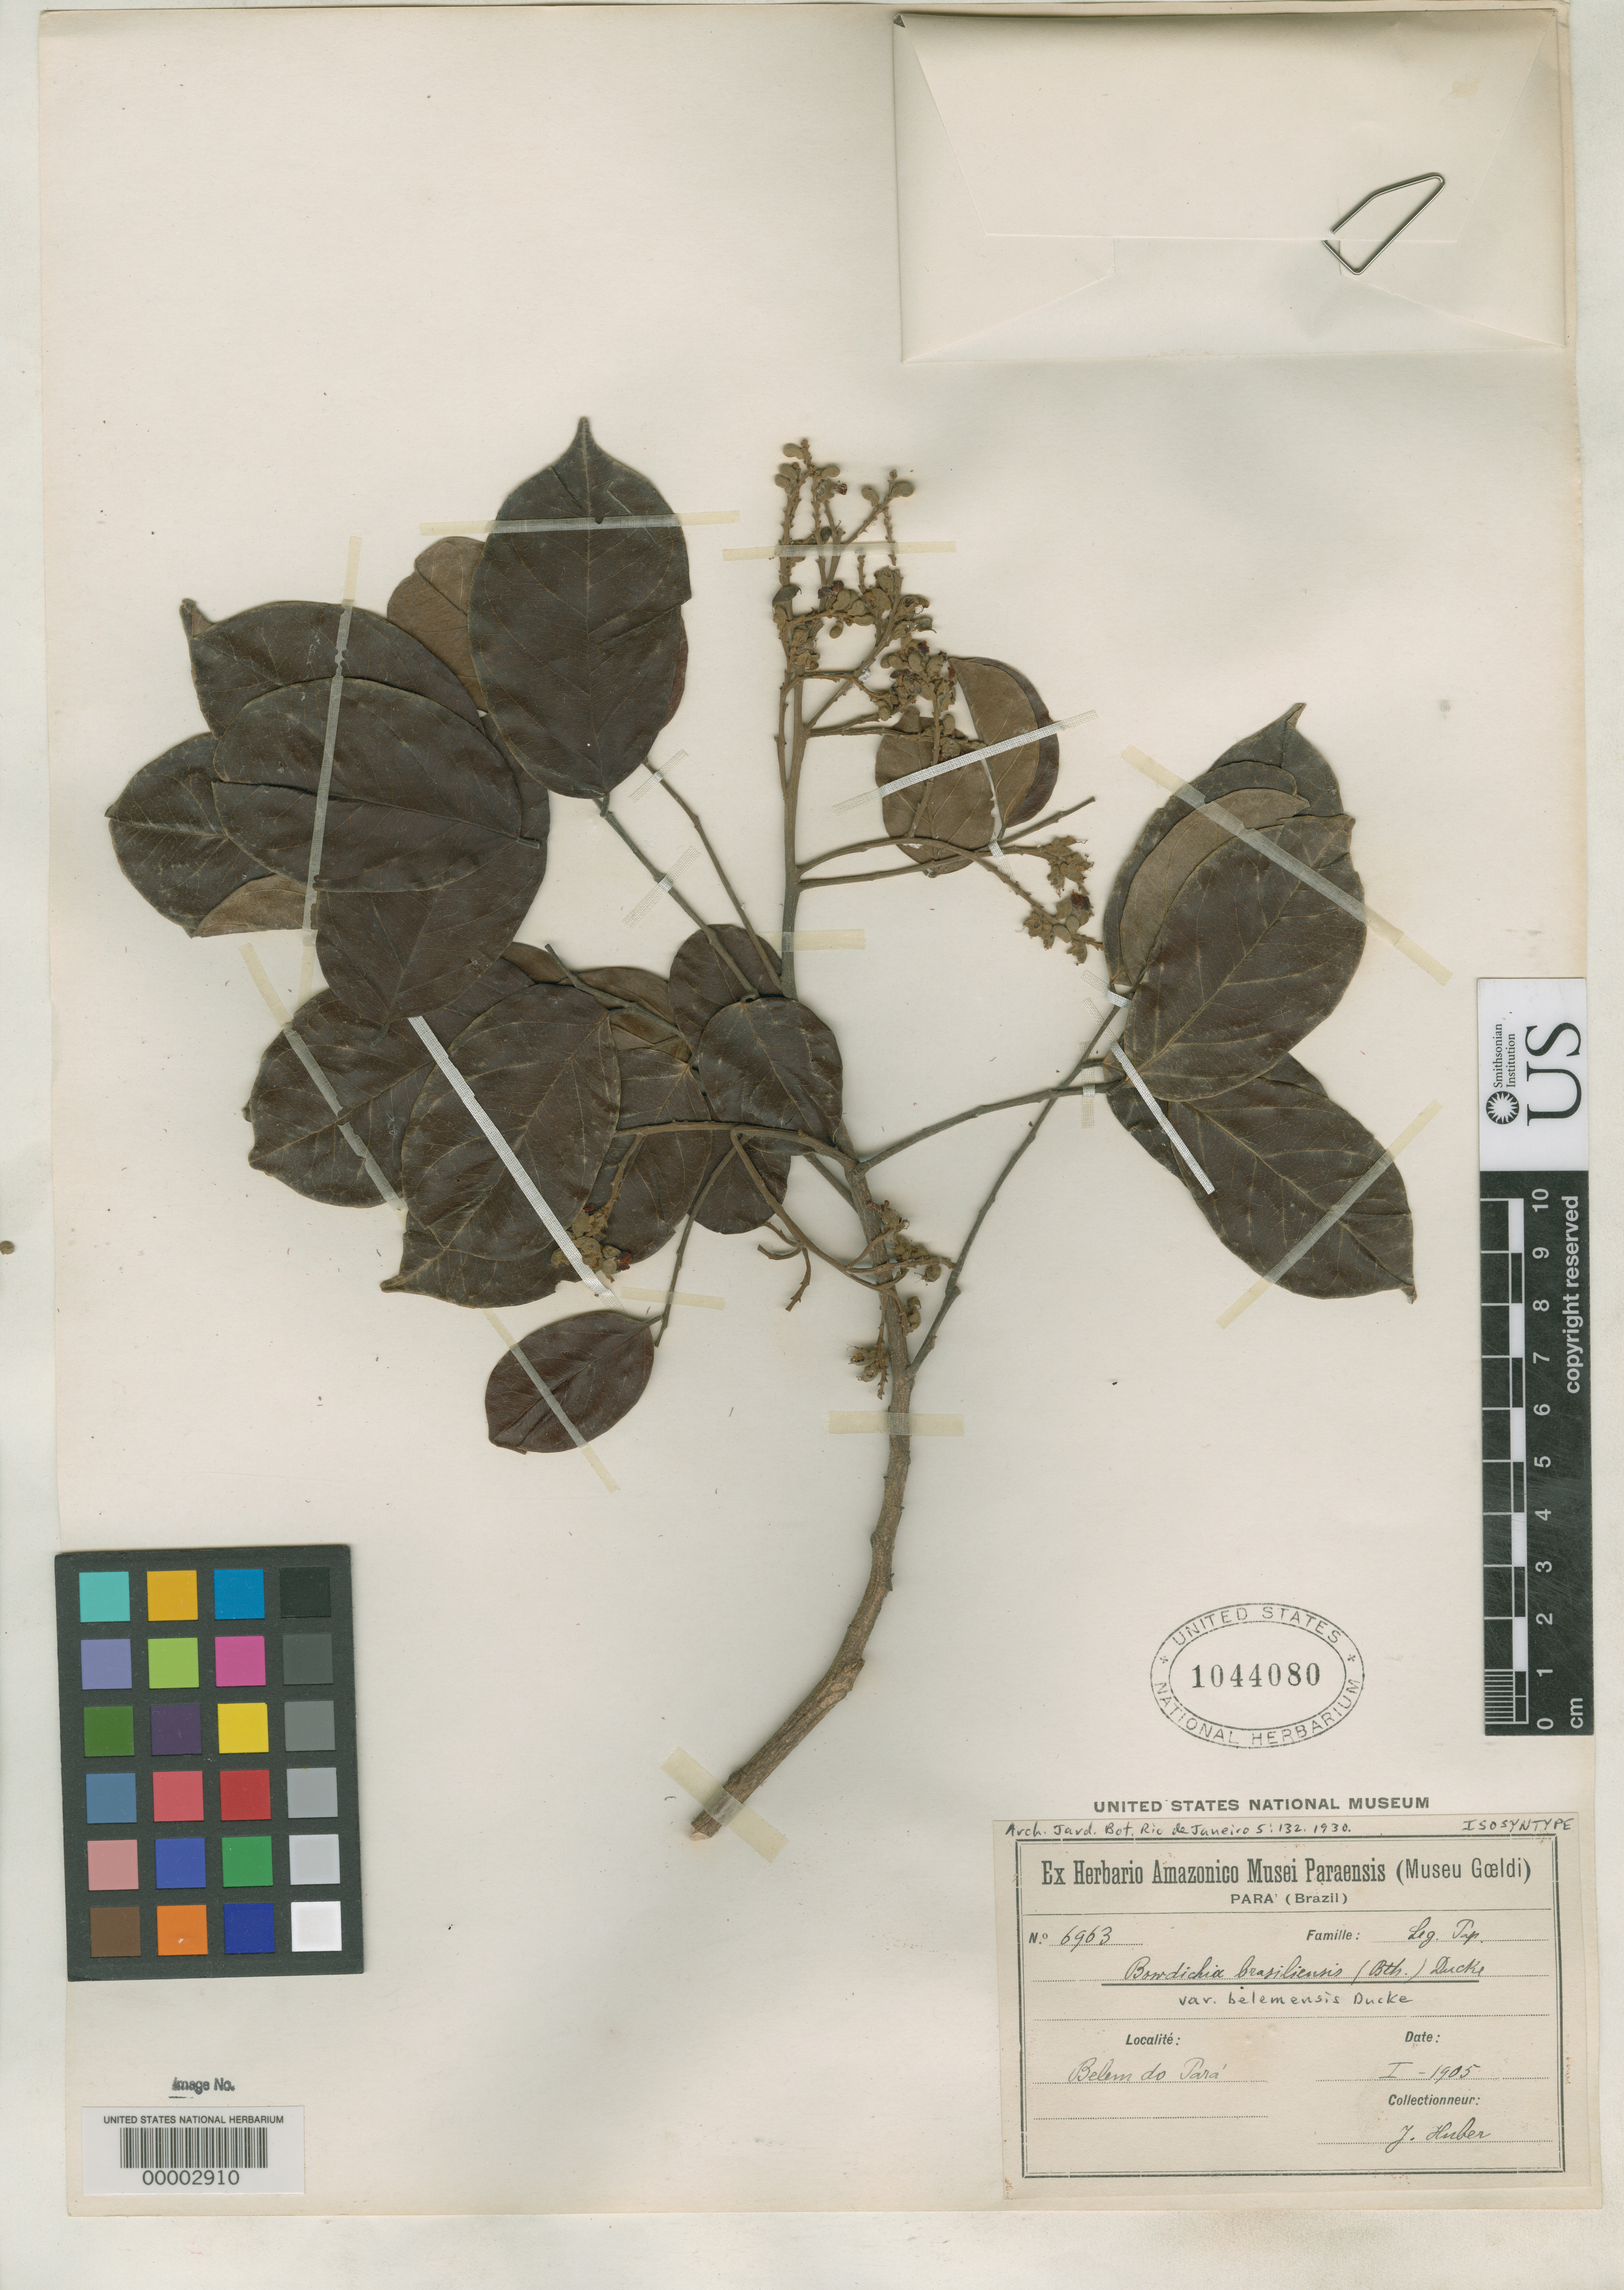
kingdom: Plantae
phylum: Tracheophyta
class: Magnoliopsida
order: Fabales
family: Fabaceae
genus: Bowdichia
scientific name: Bowdichia brasiliensis var. belemnensis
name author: Ducke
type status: Isotype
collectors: A. Ducke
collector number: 6963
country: Brazil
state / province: Pará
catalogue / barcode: US 1044080